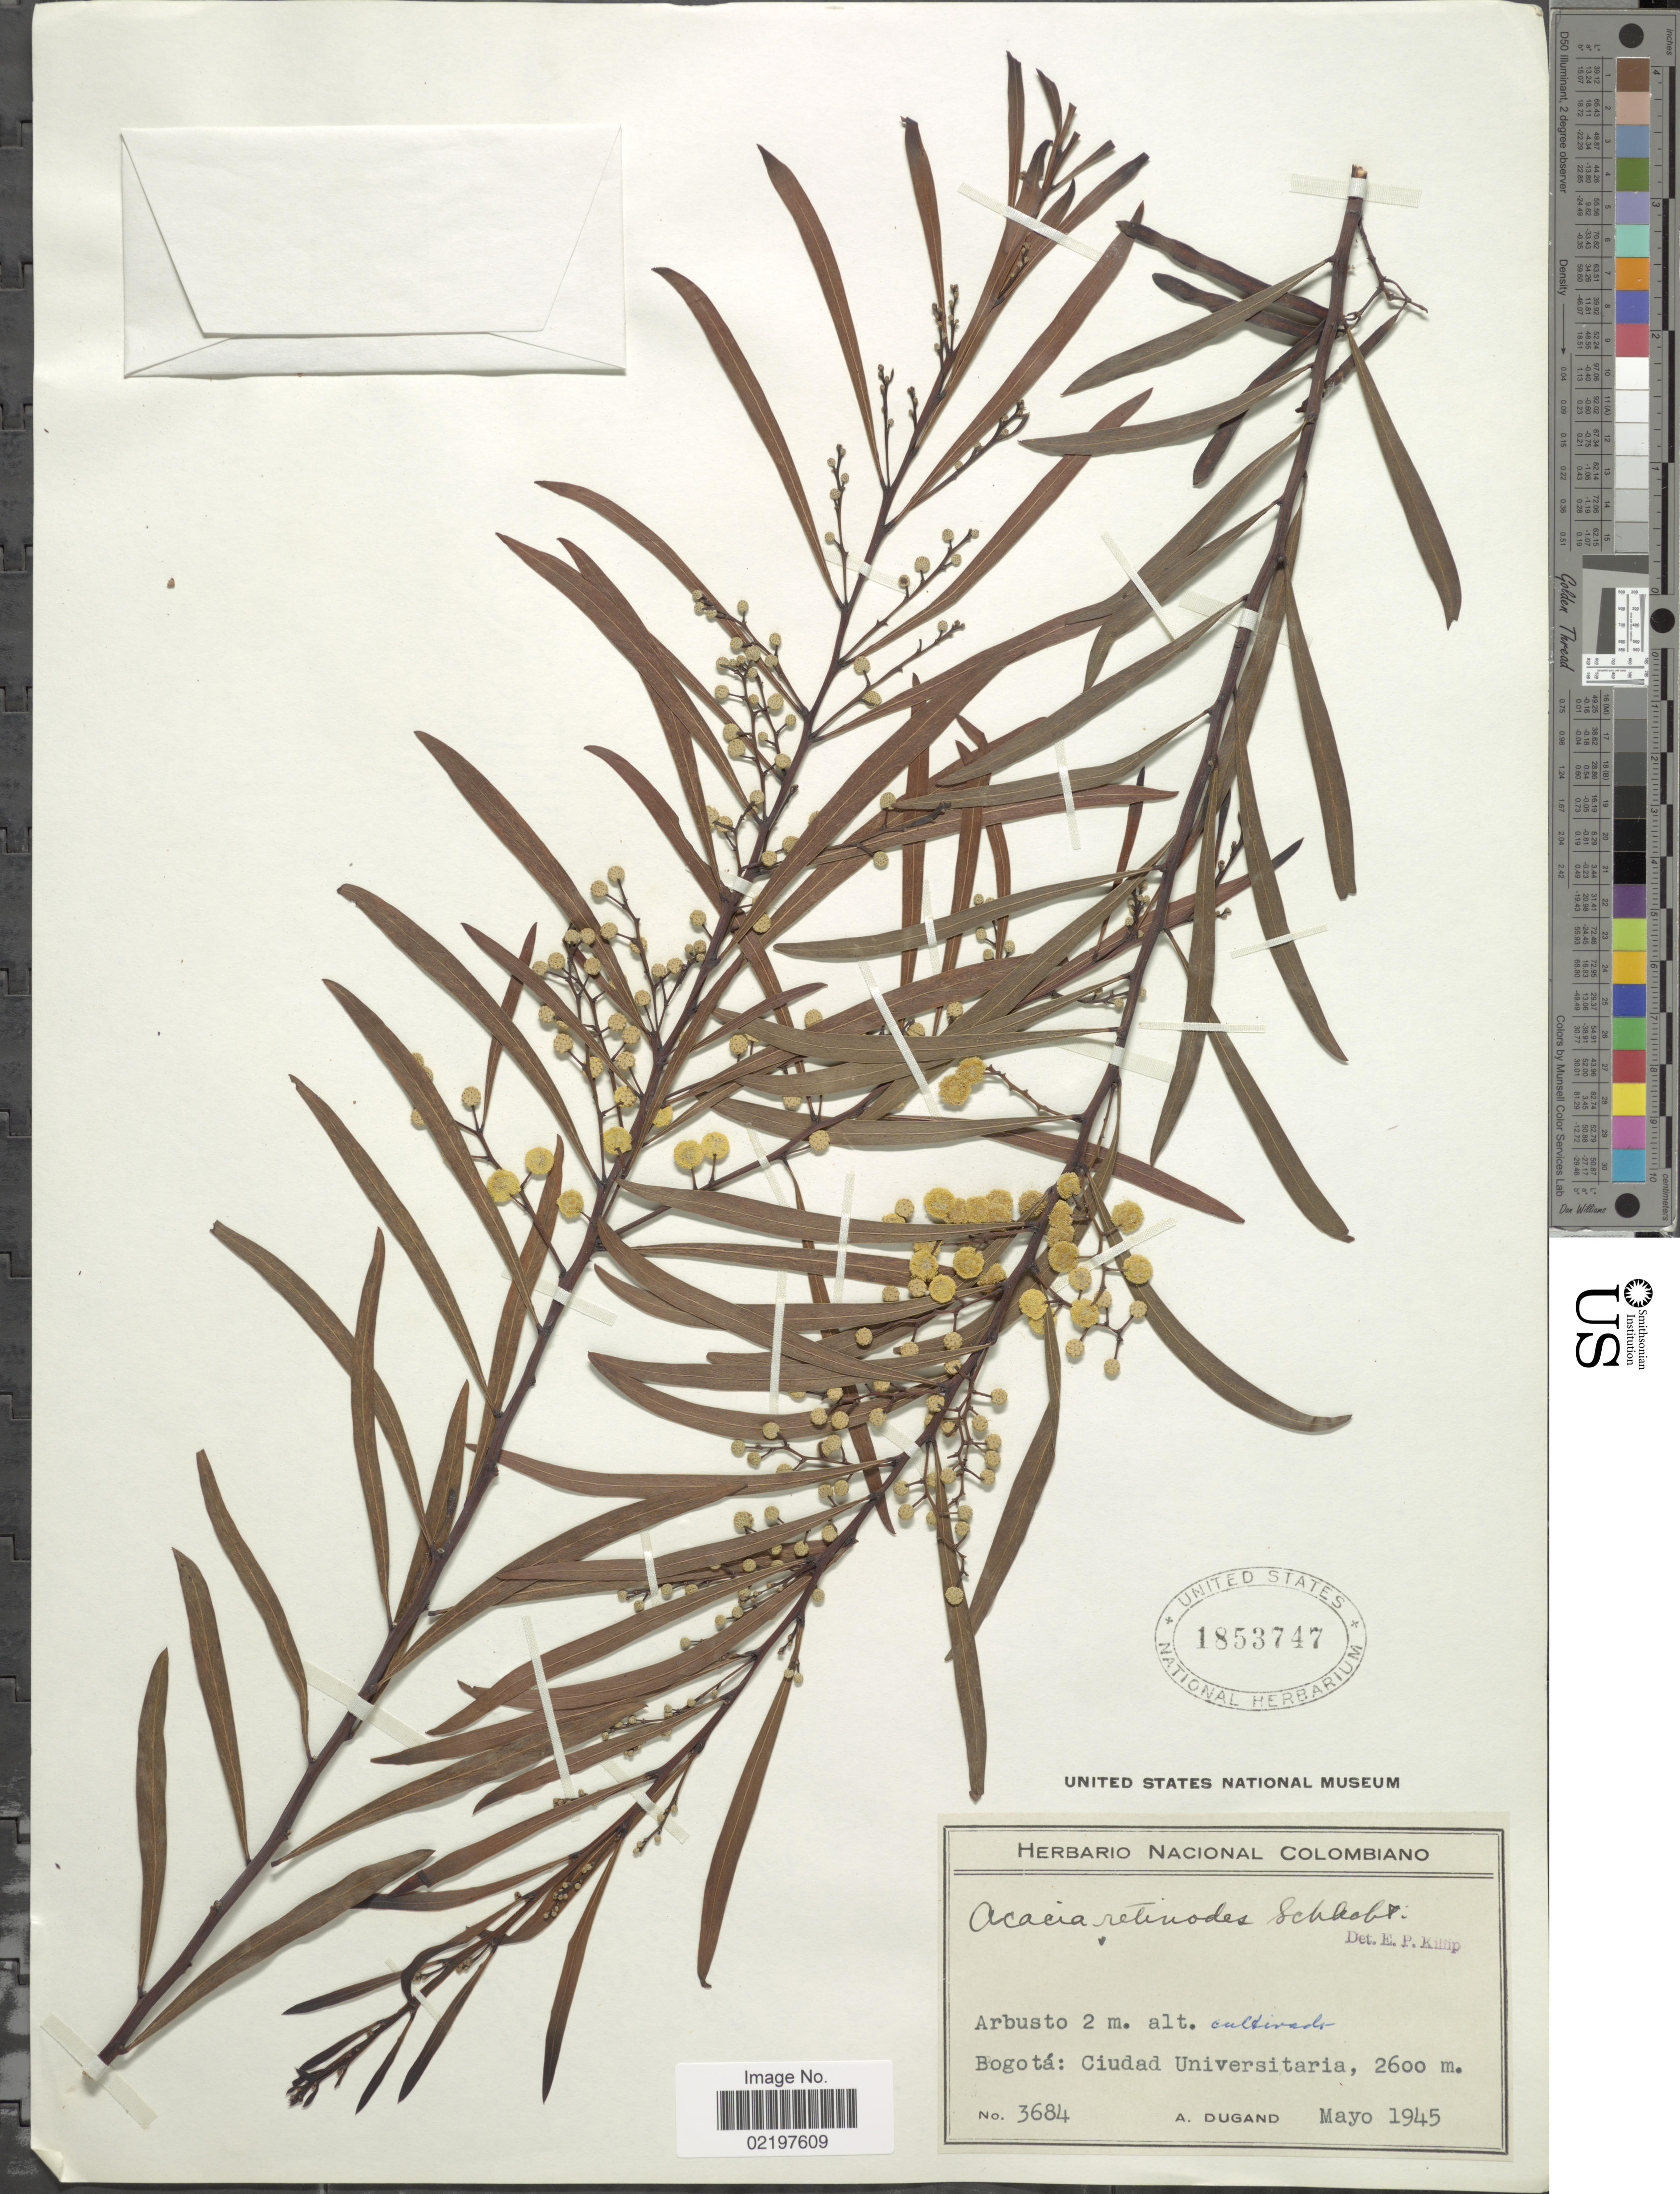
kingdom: Plantae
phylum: Tracheophyta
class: Magnoliopsida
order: Fabales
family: Fabaceae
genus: Acacia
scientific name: Acacia retinodes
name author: Schltdl.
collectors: A. Dugand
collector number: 3684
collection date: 1945-05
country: Colombia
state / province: Bogota D.C.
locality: Bogota: Ciudad Universitaria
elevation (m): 2600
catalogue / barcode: US 1853747